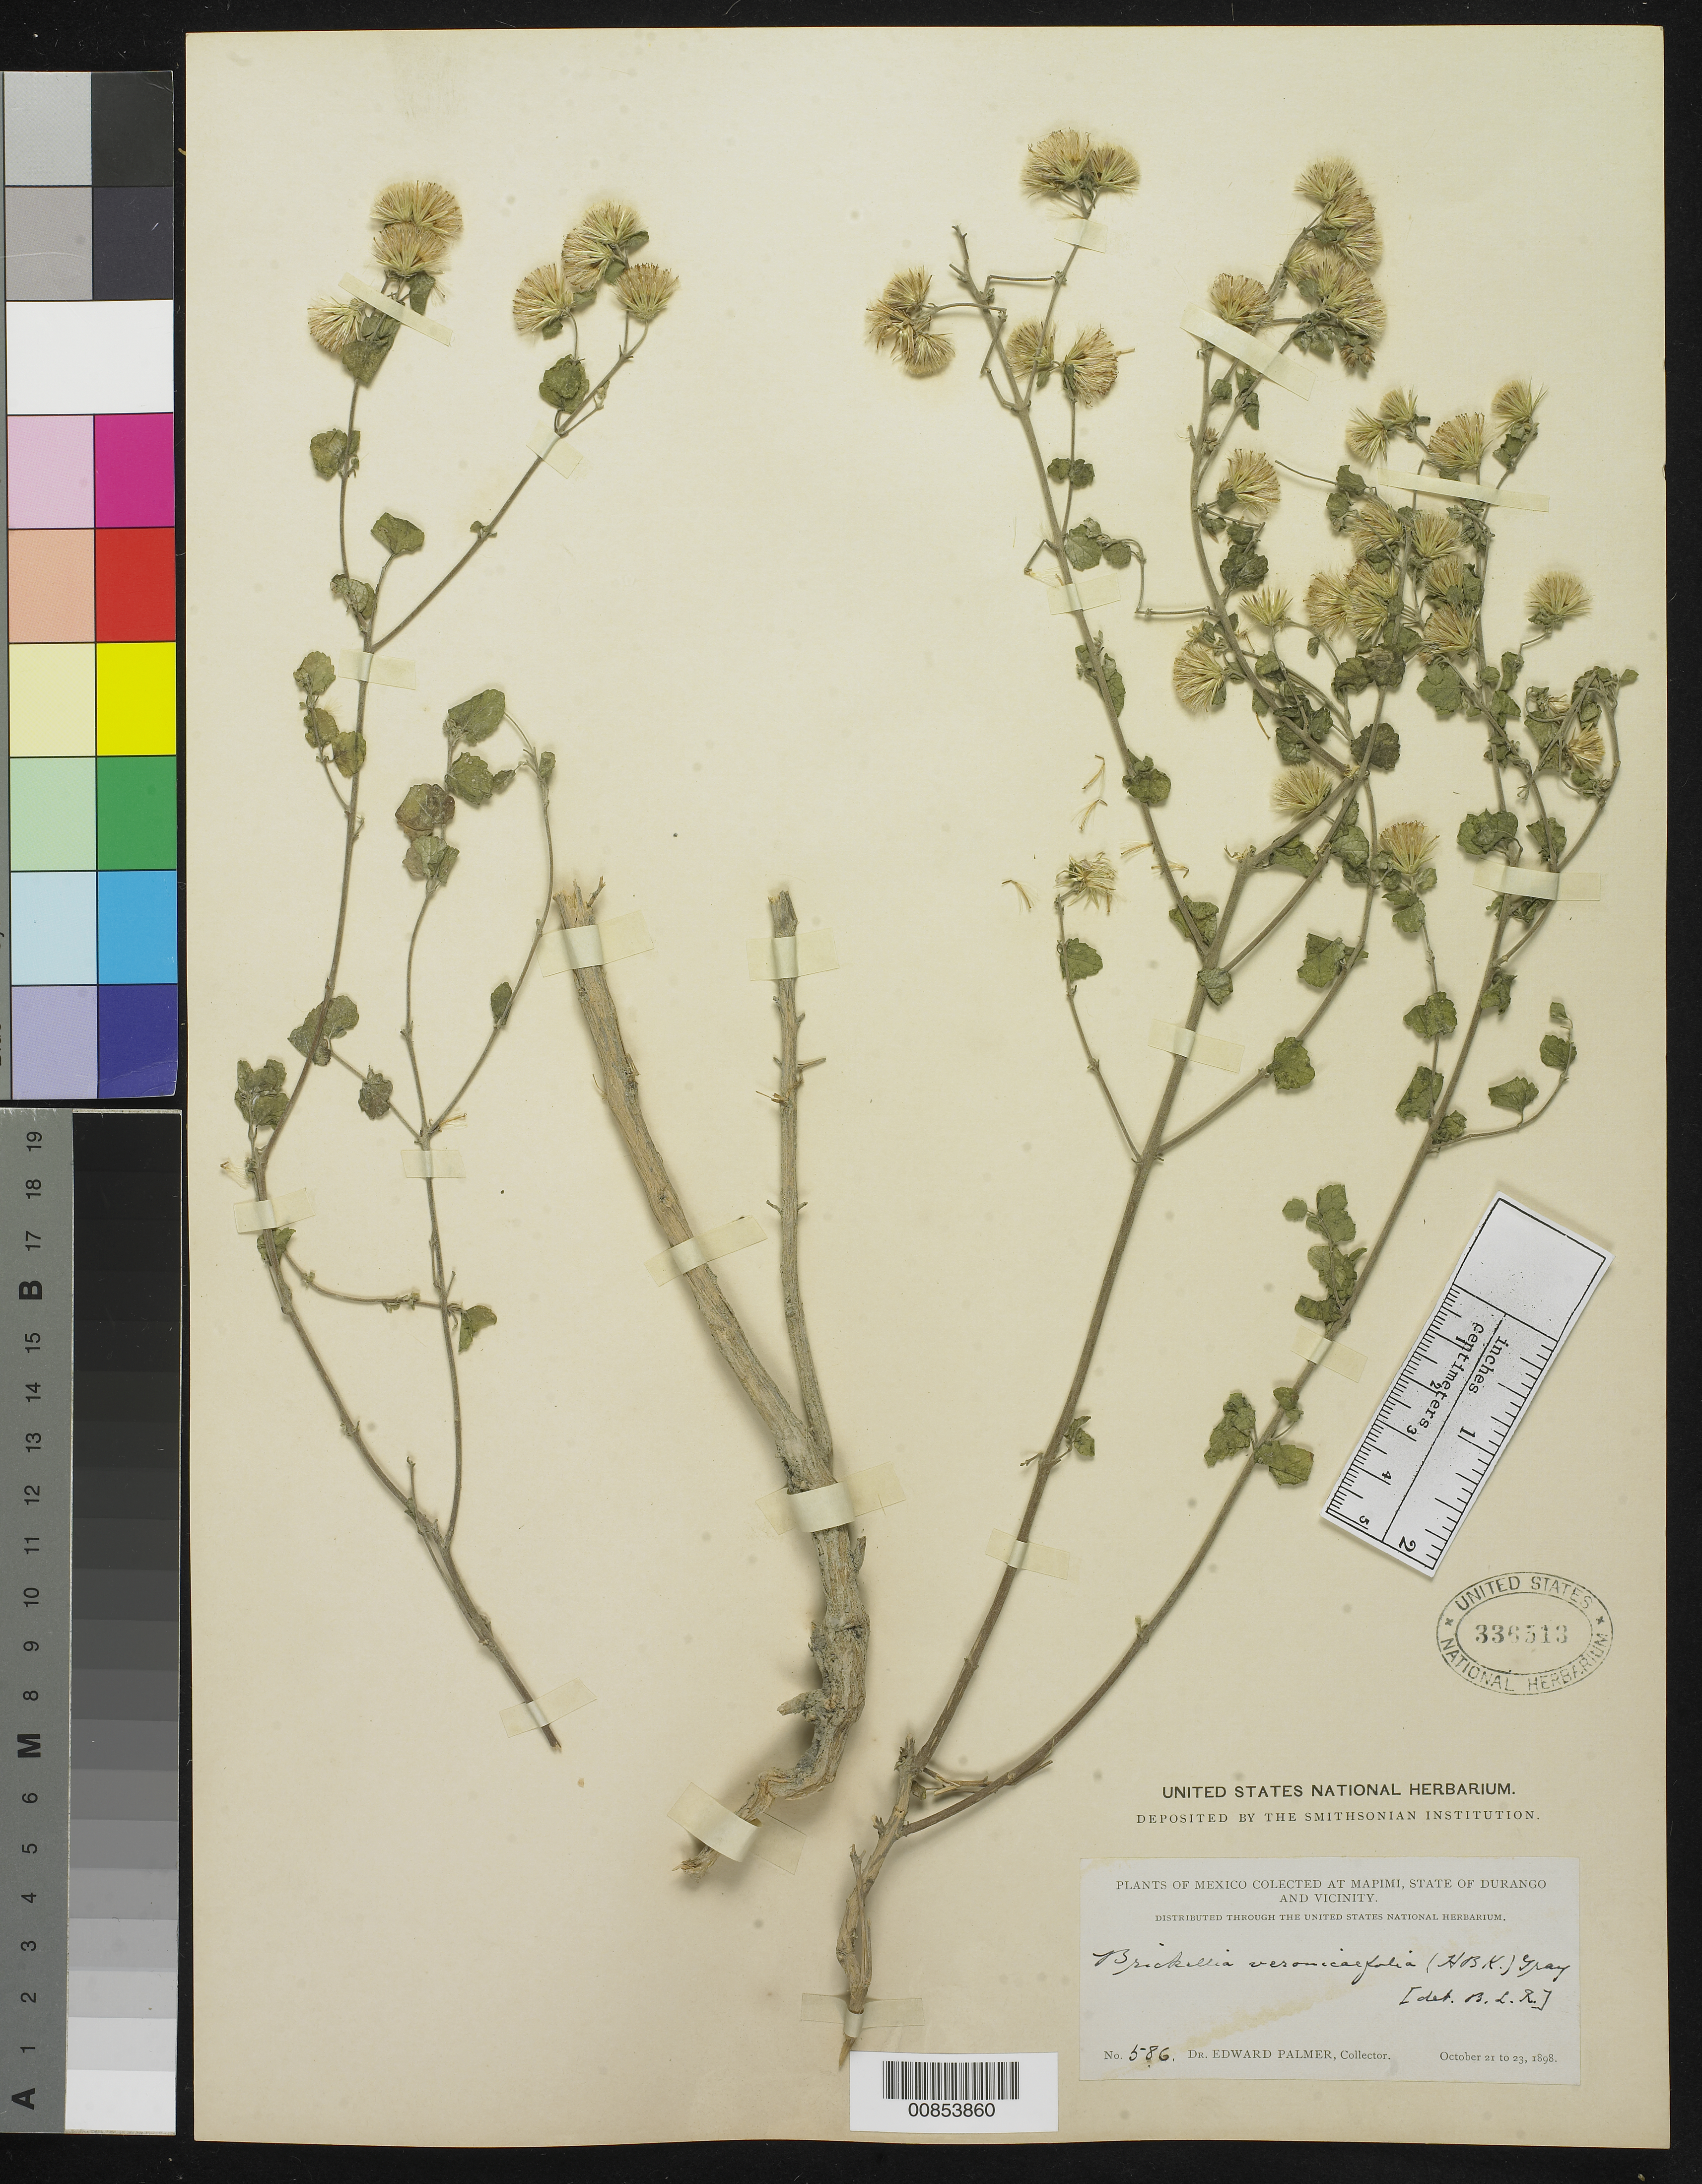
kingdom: Plantae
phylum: Tracheophyta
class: Magnoliopsida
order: Asterales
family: Asteraceae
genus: Brickellia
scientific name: Brickellia veronicaefolia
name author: (Kunth) A. Gray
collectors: E. Palmer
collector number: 586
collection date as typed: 21 Oct 1898 to 23 Oct 1898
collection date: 1898-10-21/1898-10-23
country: Mexico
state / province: Durango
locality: Mapimi, Durango and vicinity.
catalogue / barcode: US 336513